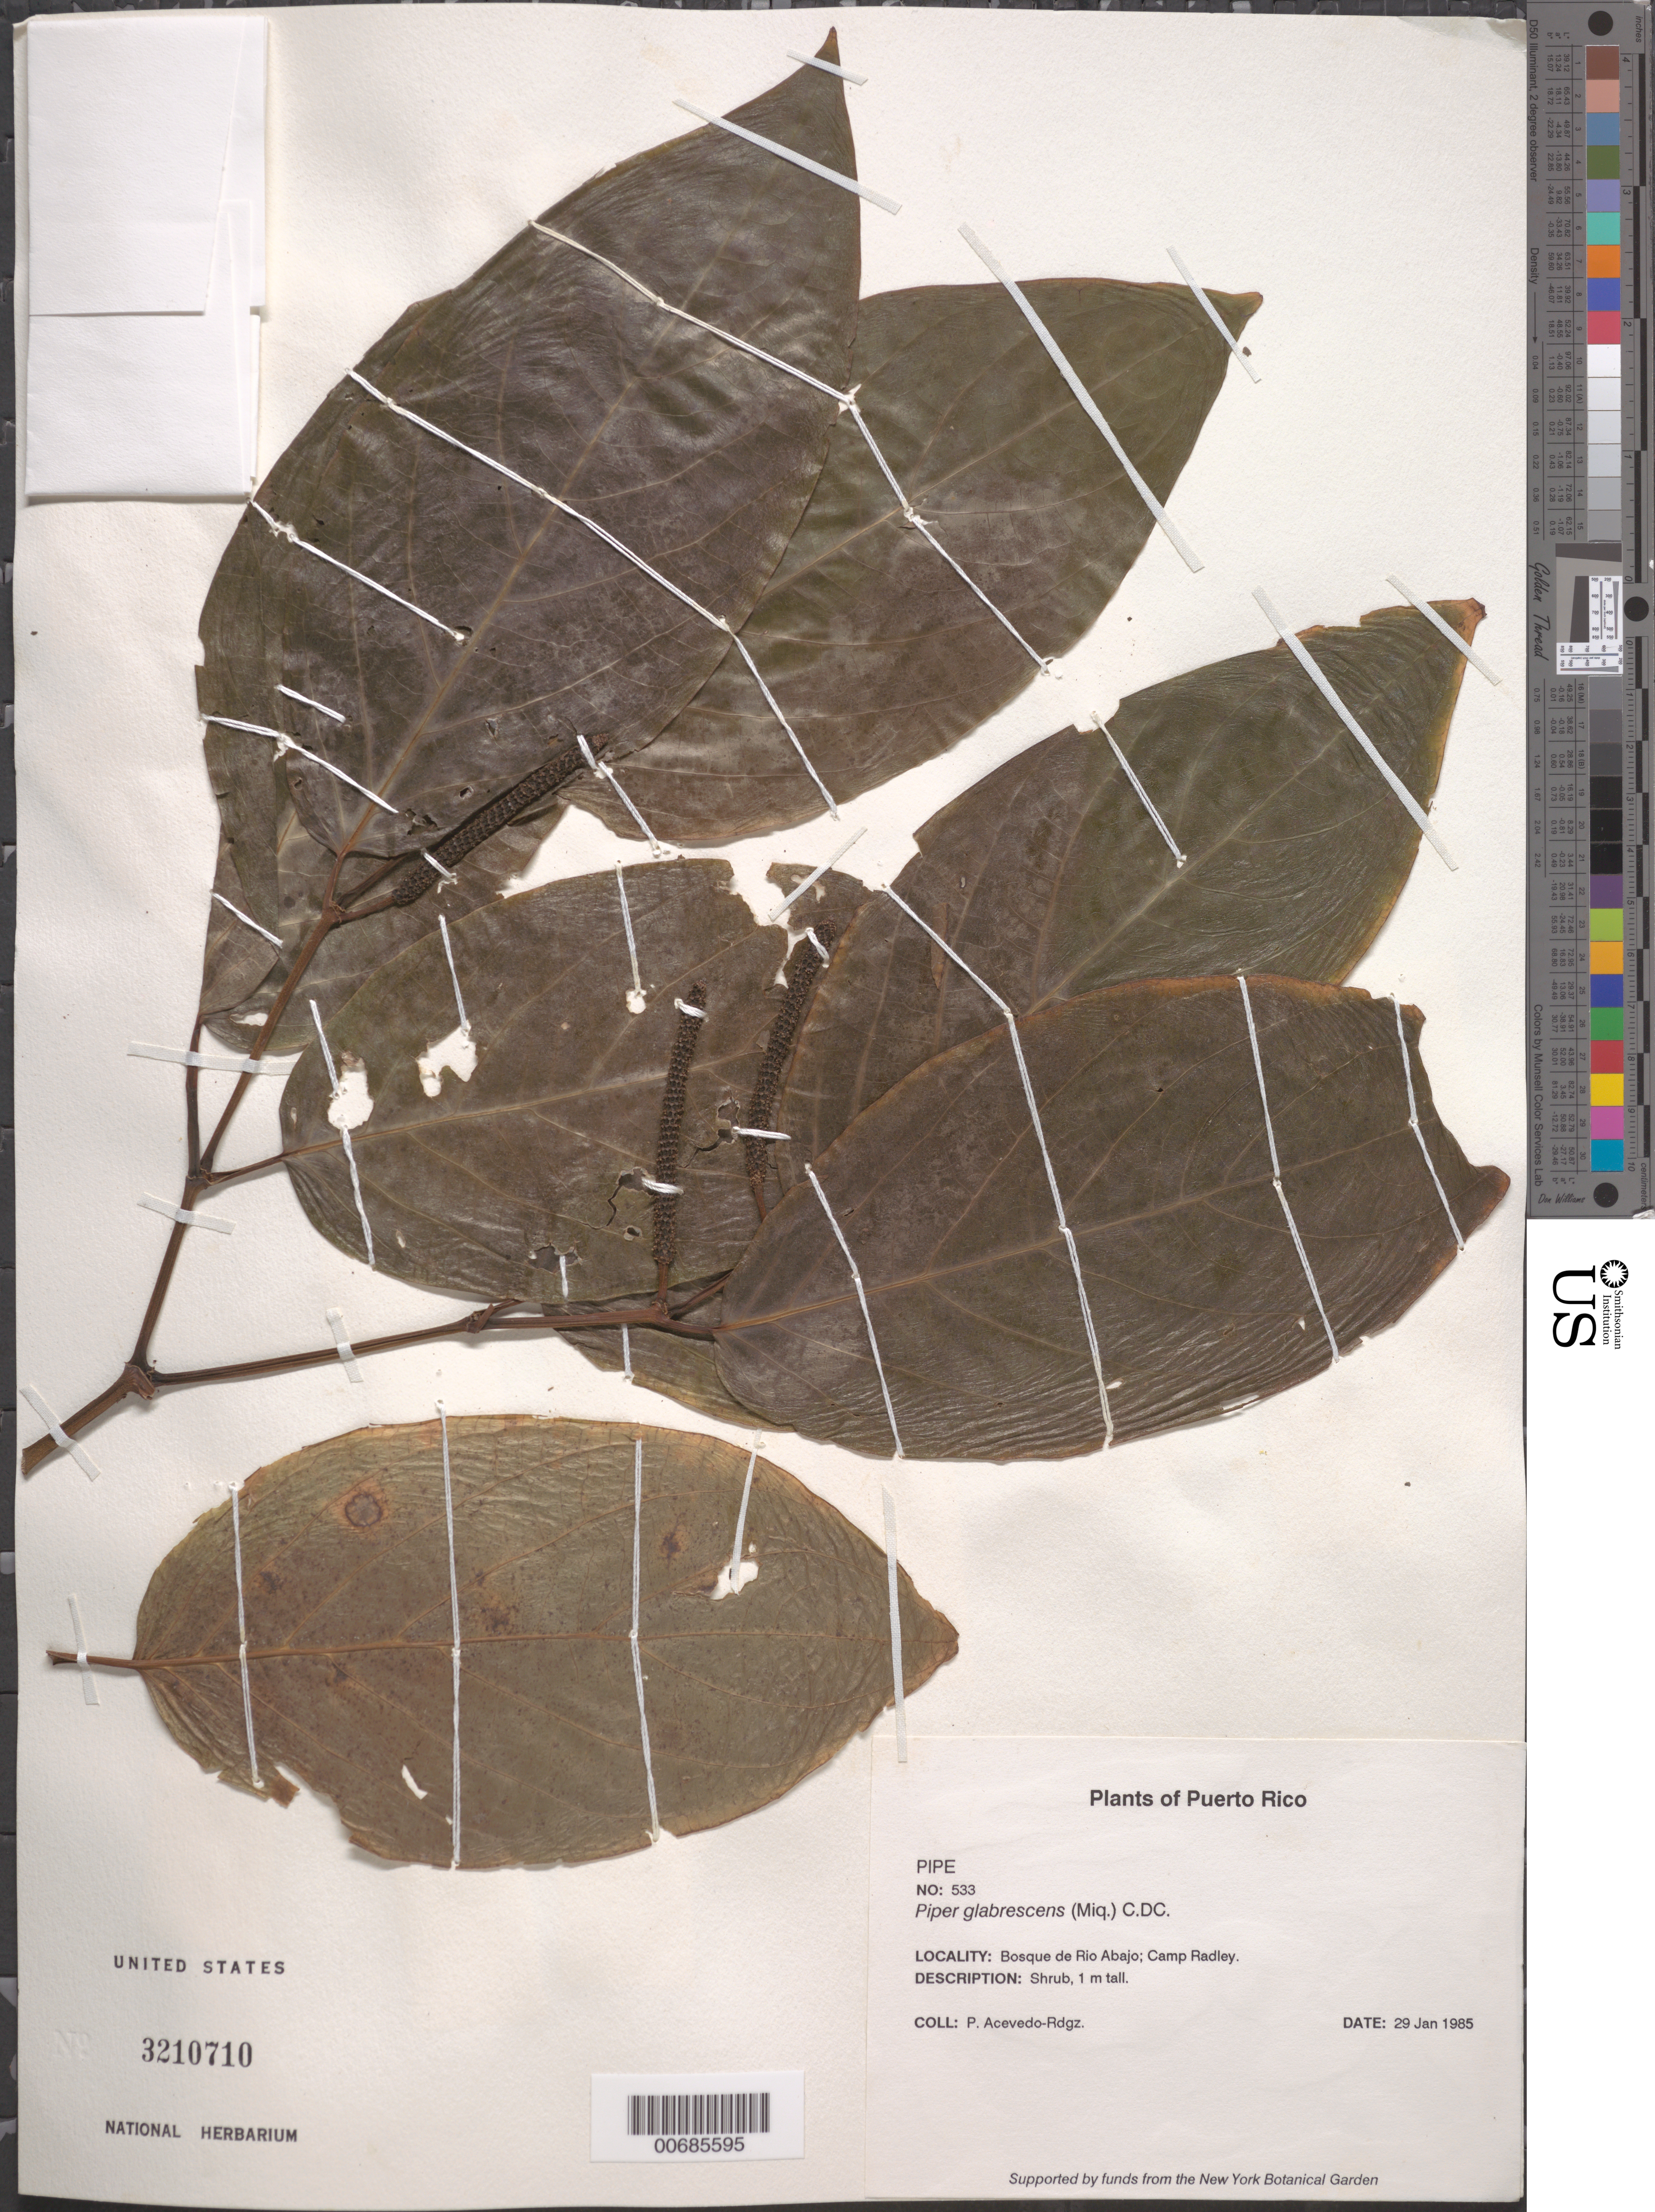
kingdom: Plantae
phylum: Tracheophyta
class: Magnoliopsida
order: Piperales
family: Piperaceae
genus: Piper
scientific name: Piper glabrescens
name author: (Miq.) C. DC.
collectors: P. Acevedo-Rodr.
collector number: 533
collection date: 1985-01-29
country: Puerto Rico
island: Puerto Rico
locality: Bosque de Rio Abajo; Camp Radley.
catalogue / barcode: US 3210710